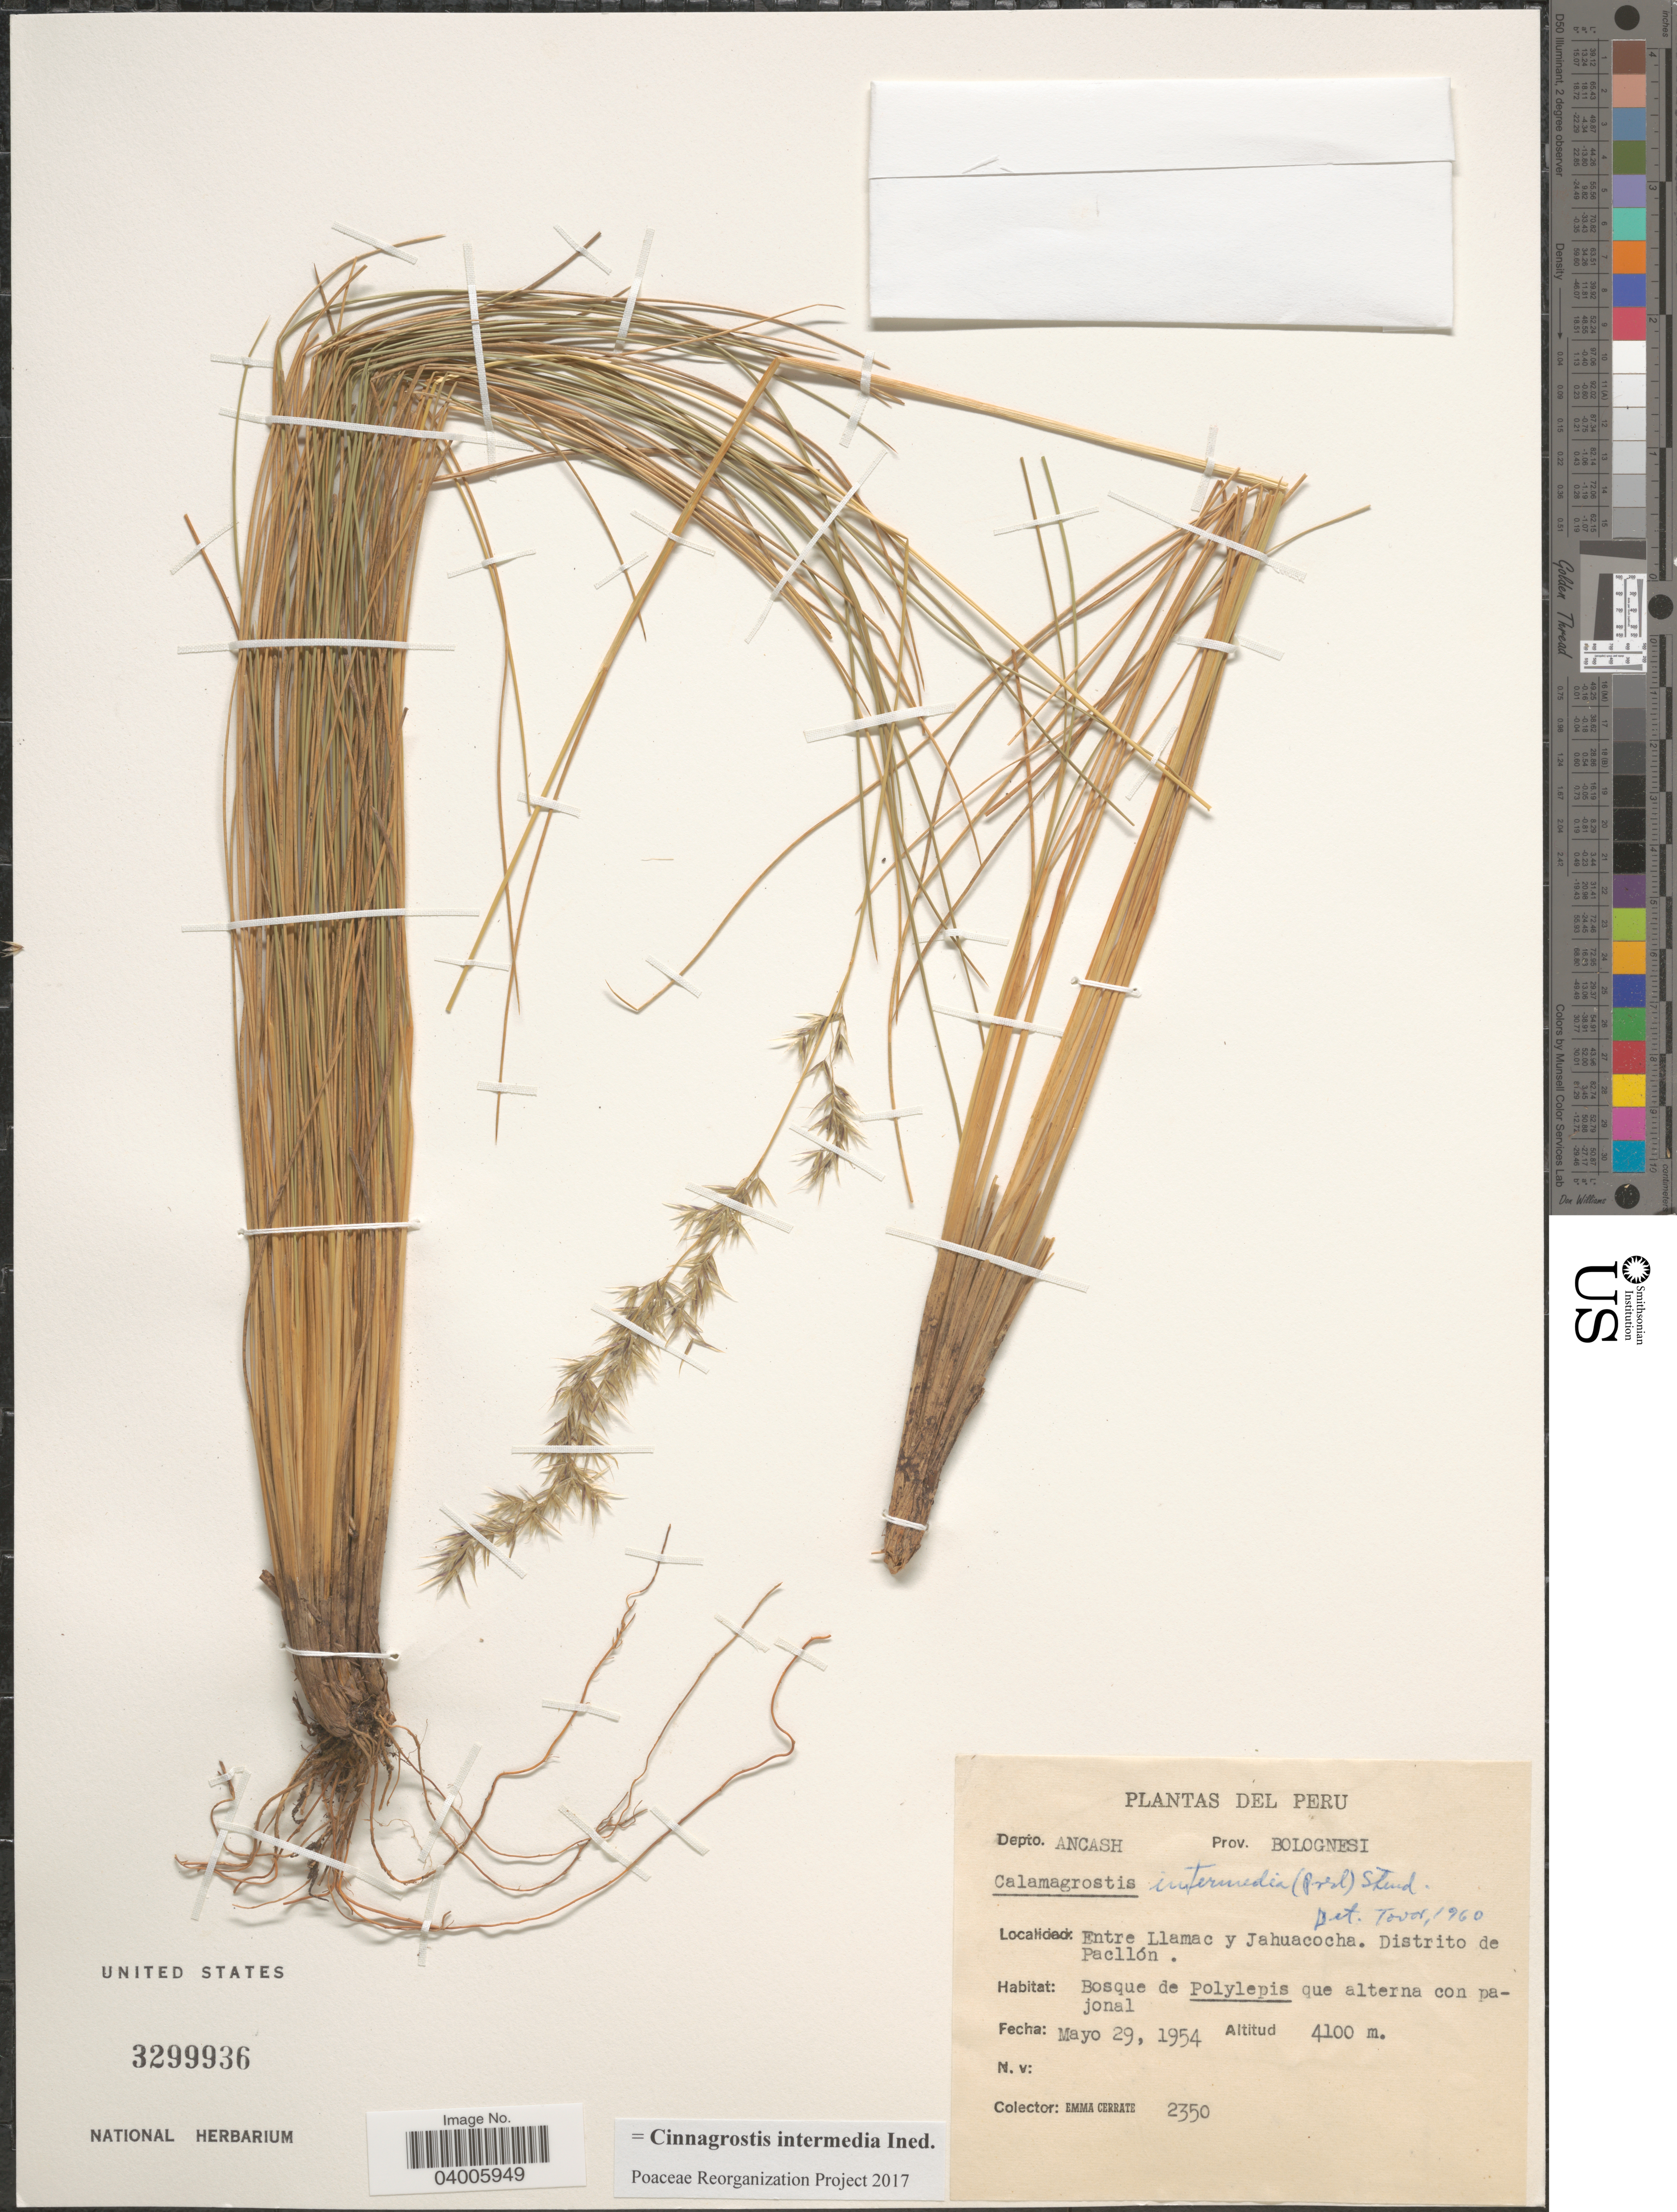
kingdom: Plantae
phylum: Tracheophyta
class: Liliopsida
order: Poales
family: Poaceae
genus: Cinnagrostis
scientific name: Cinnagrostis intermedia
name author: (J. Presl) P.M. Peterson et al.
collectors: E. Cerrate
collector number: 2350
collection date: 1954-05-29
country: Peru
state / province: Ancash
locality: Depto. Ancash. Prov. Bolognesi. Entre Llamac y Jahuacocha. Distrito de Pacllón.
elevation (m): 4100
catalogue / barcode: US 3299936